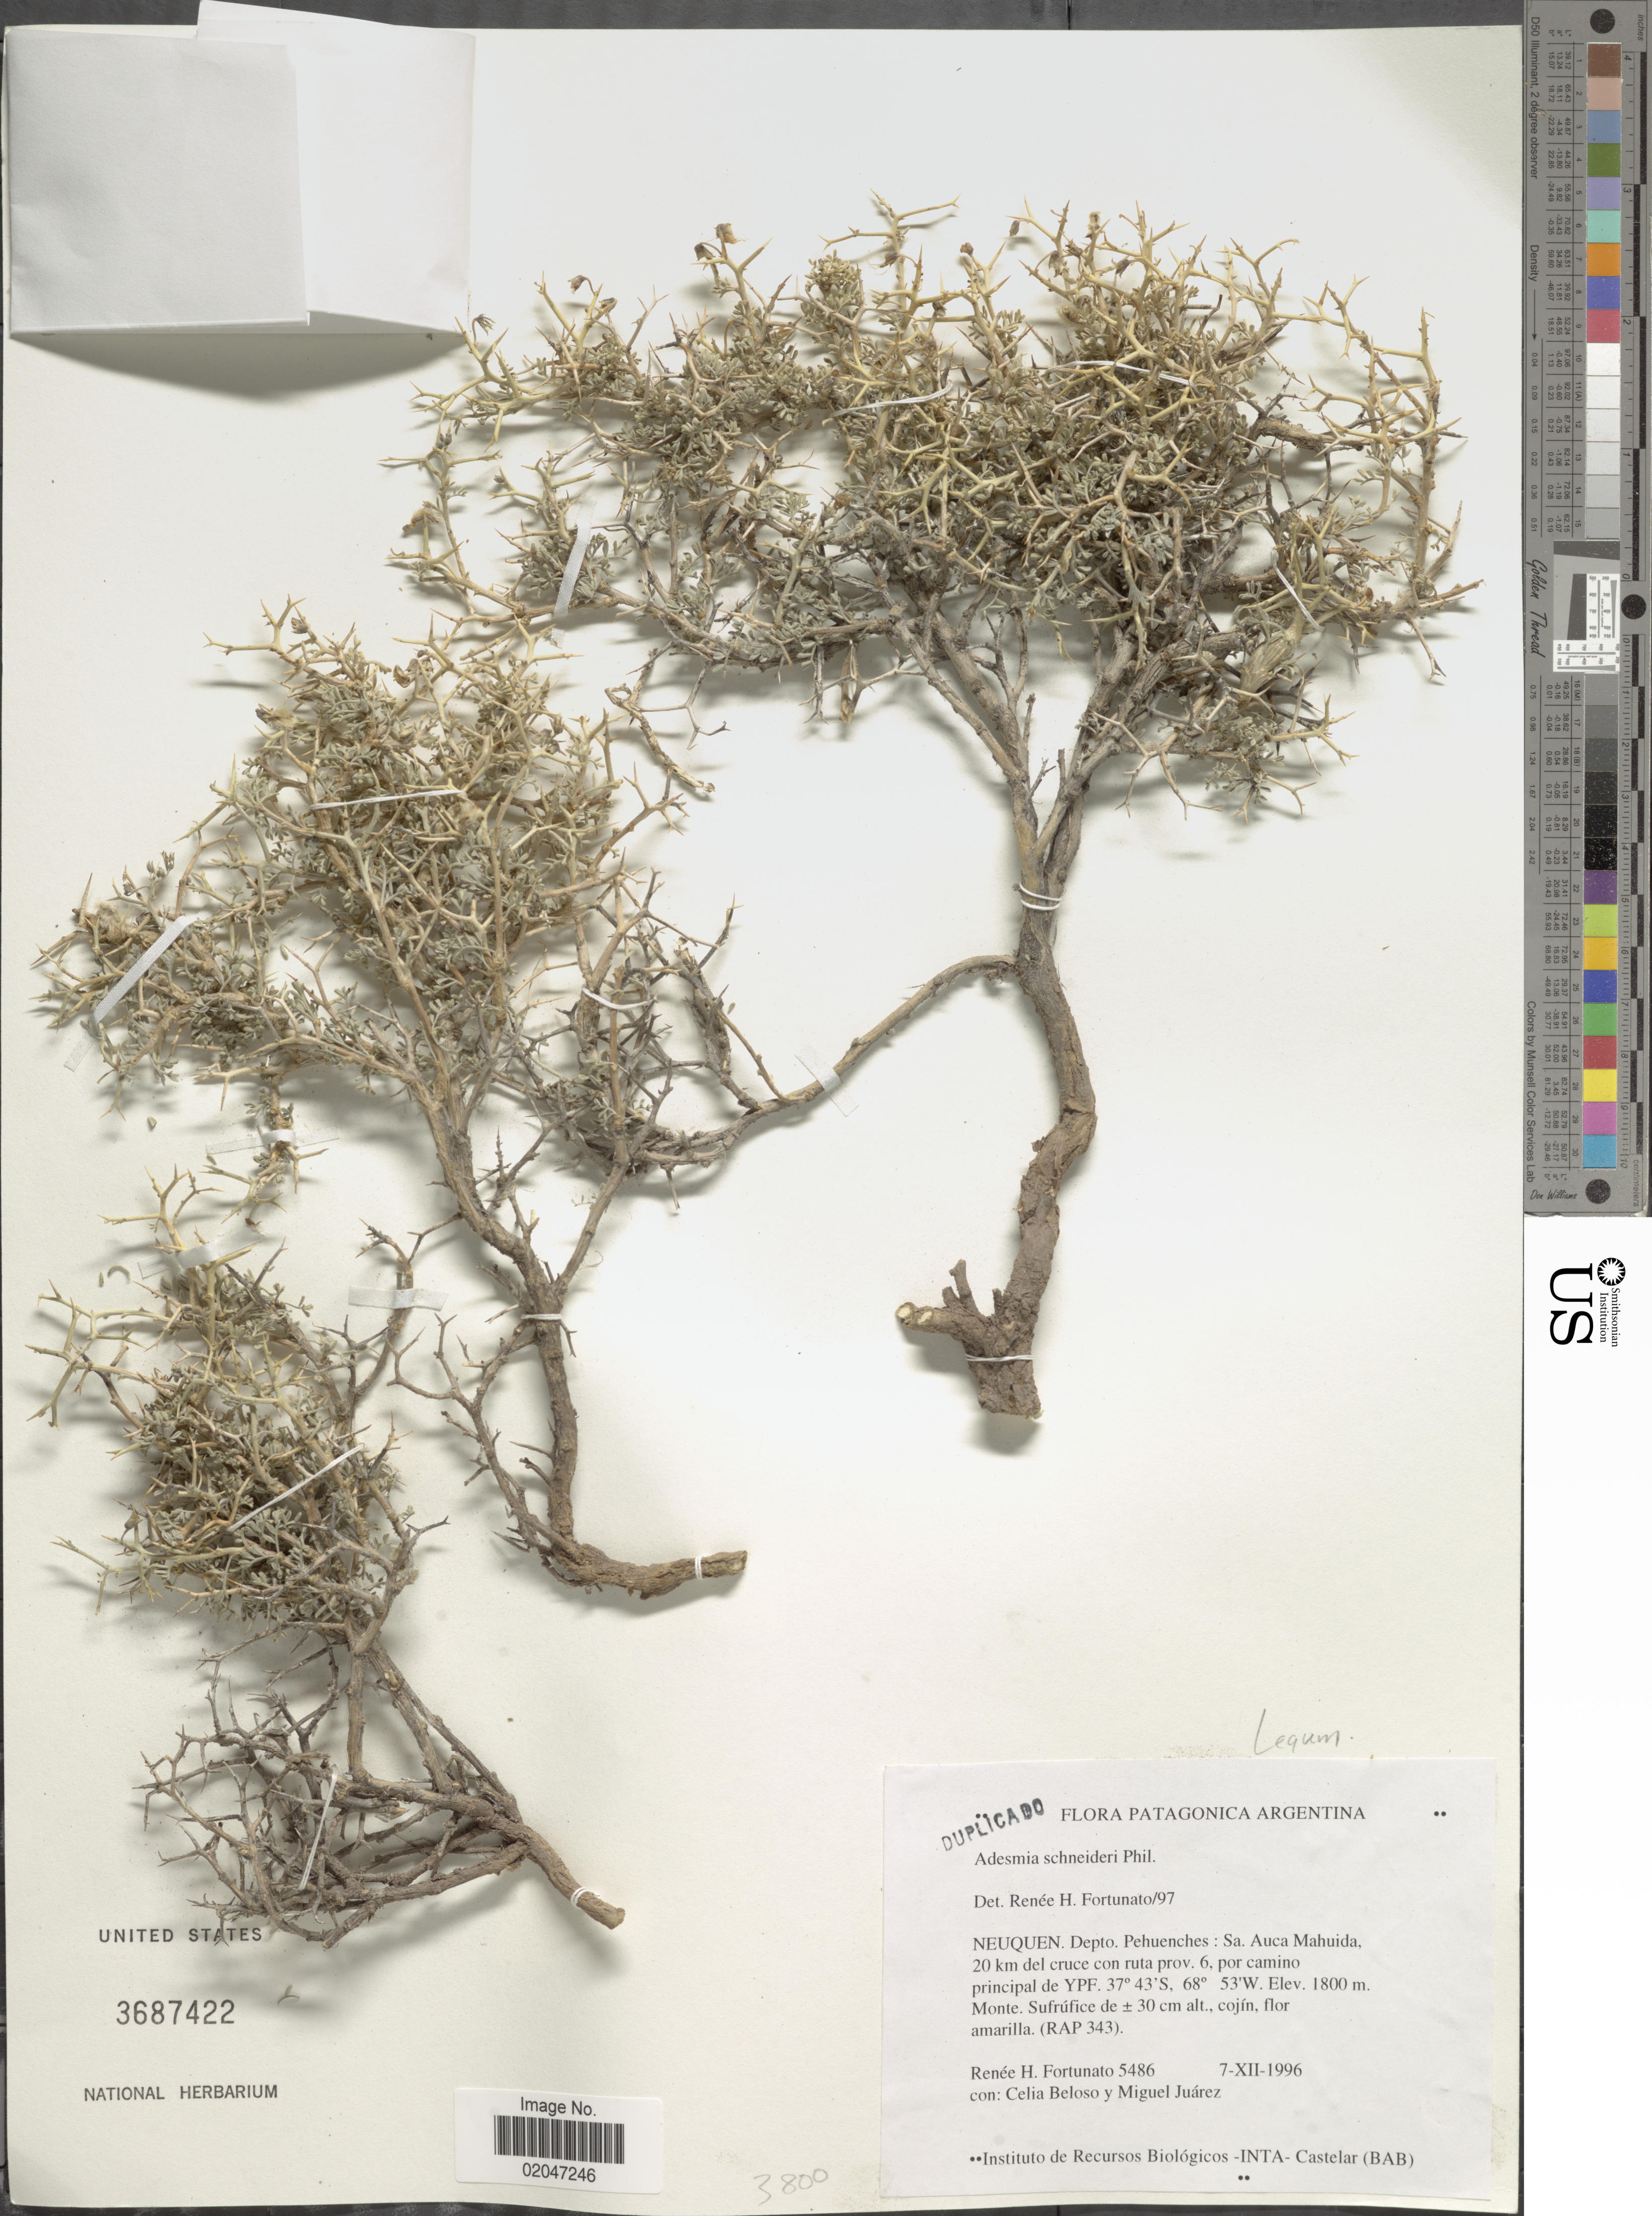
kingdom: Plantae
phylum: Tracheophyta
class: Magnoliopsida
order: Fabales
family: Fabaceae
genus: Adesmia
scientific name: Adesmia schneideri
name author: Phil.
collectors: R. H. Fortunato, C. Beloso & M. Juarez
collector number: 5486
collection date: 1996-12-07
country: Argentina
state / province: Neuquen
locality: Neuquen. Depto. Pehuenches: Sa. Auca Mahuida, 20 km del cruce con ruta prov. 6, por camino principal de YPF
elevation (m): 1800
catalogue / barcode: US 3687422